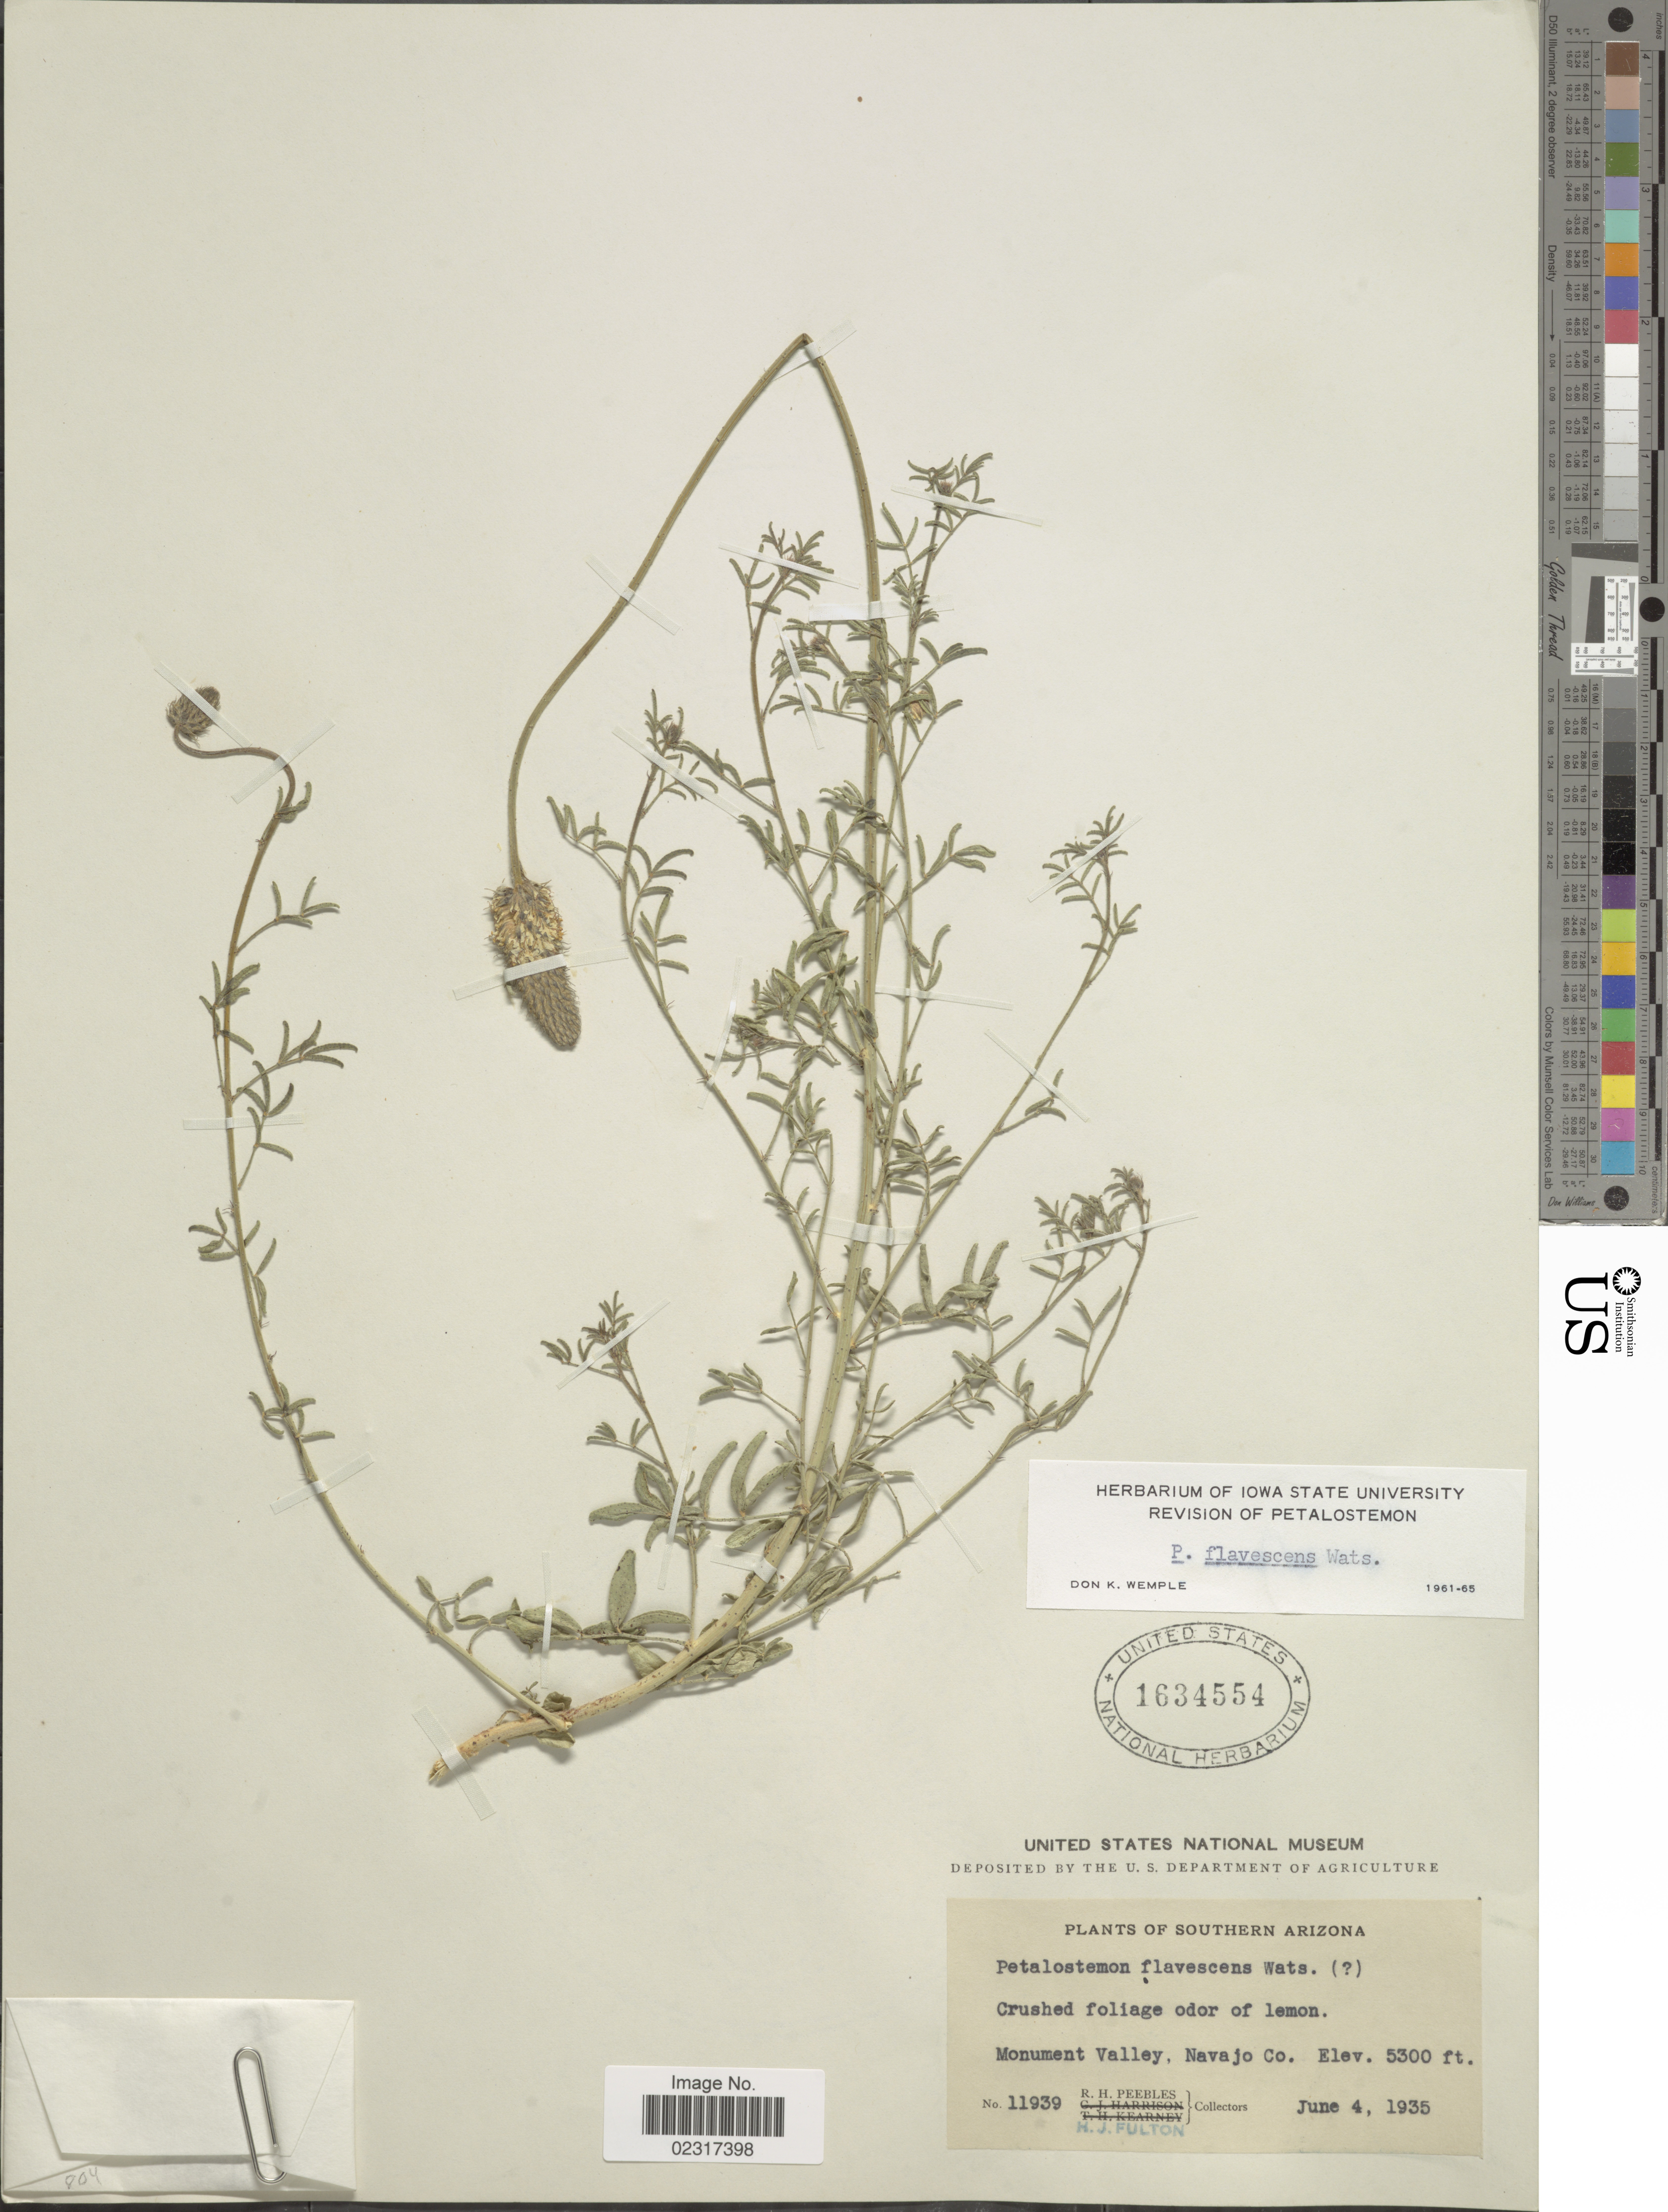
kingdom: Plantae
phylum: Tracheophyta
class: Magnoliopsida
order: Fabales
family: Fabaceae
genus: Dalea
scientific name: Dalea flavescens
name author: (S. Watson) S.L. Welsh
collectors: R. H. Peebles & H. Fulton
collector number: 11939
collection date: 1935-06-04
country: United States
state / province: Arizona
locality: Southern Arizona, Monument Valley, Navajo Co.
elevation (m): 1615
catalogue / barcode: US 1634554